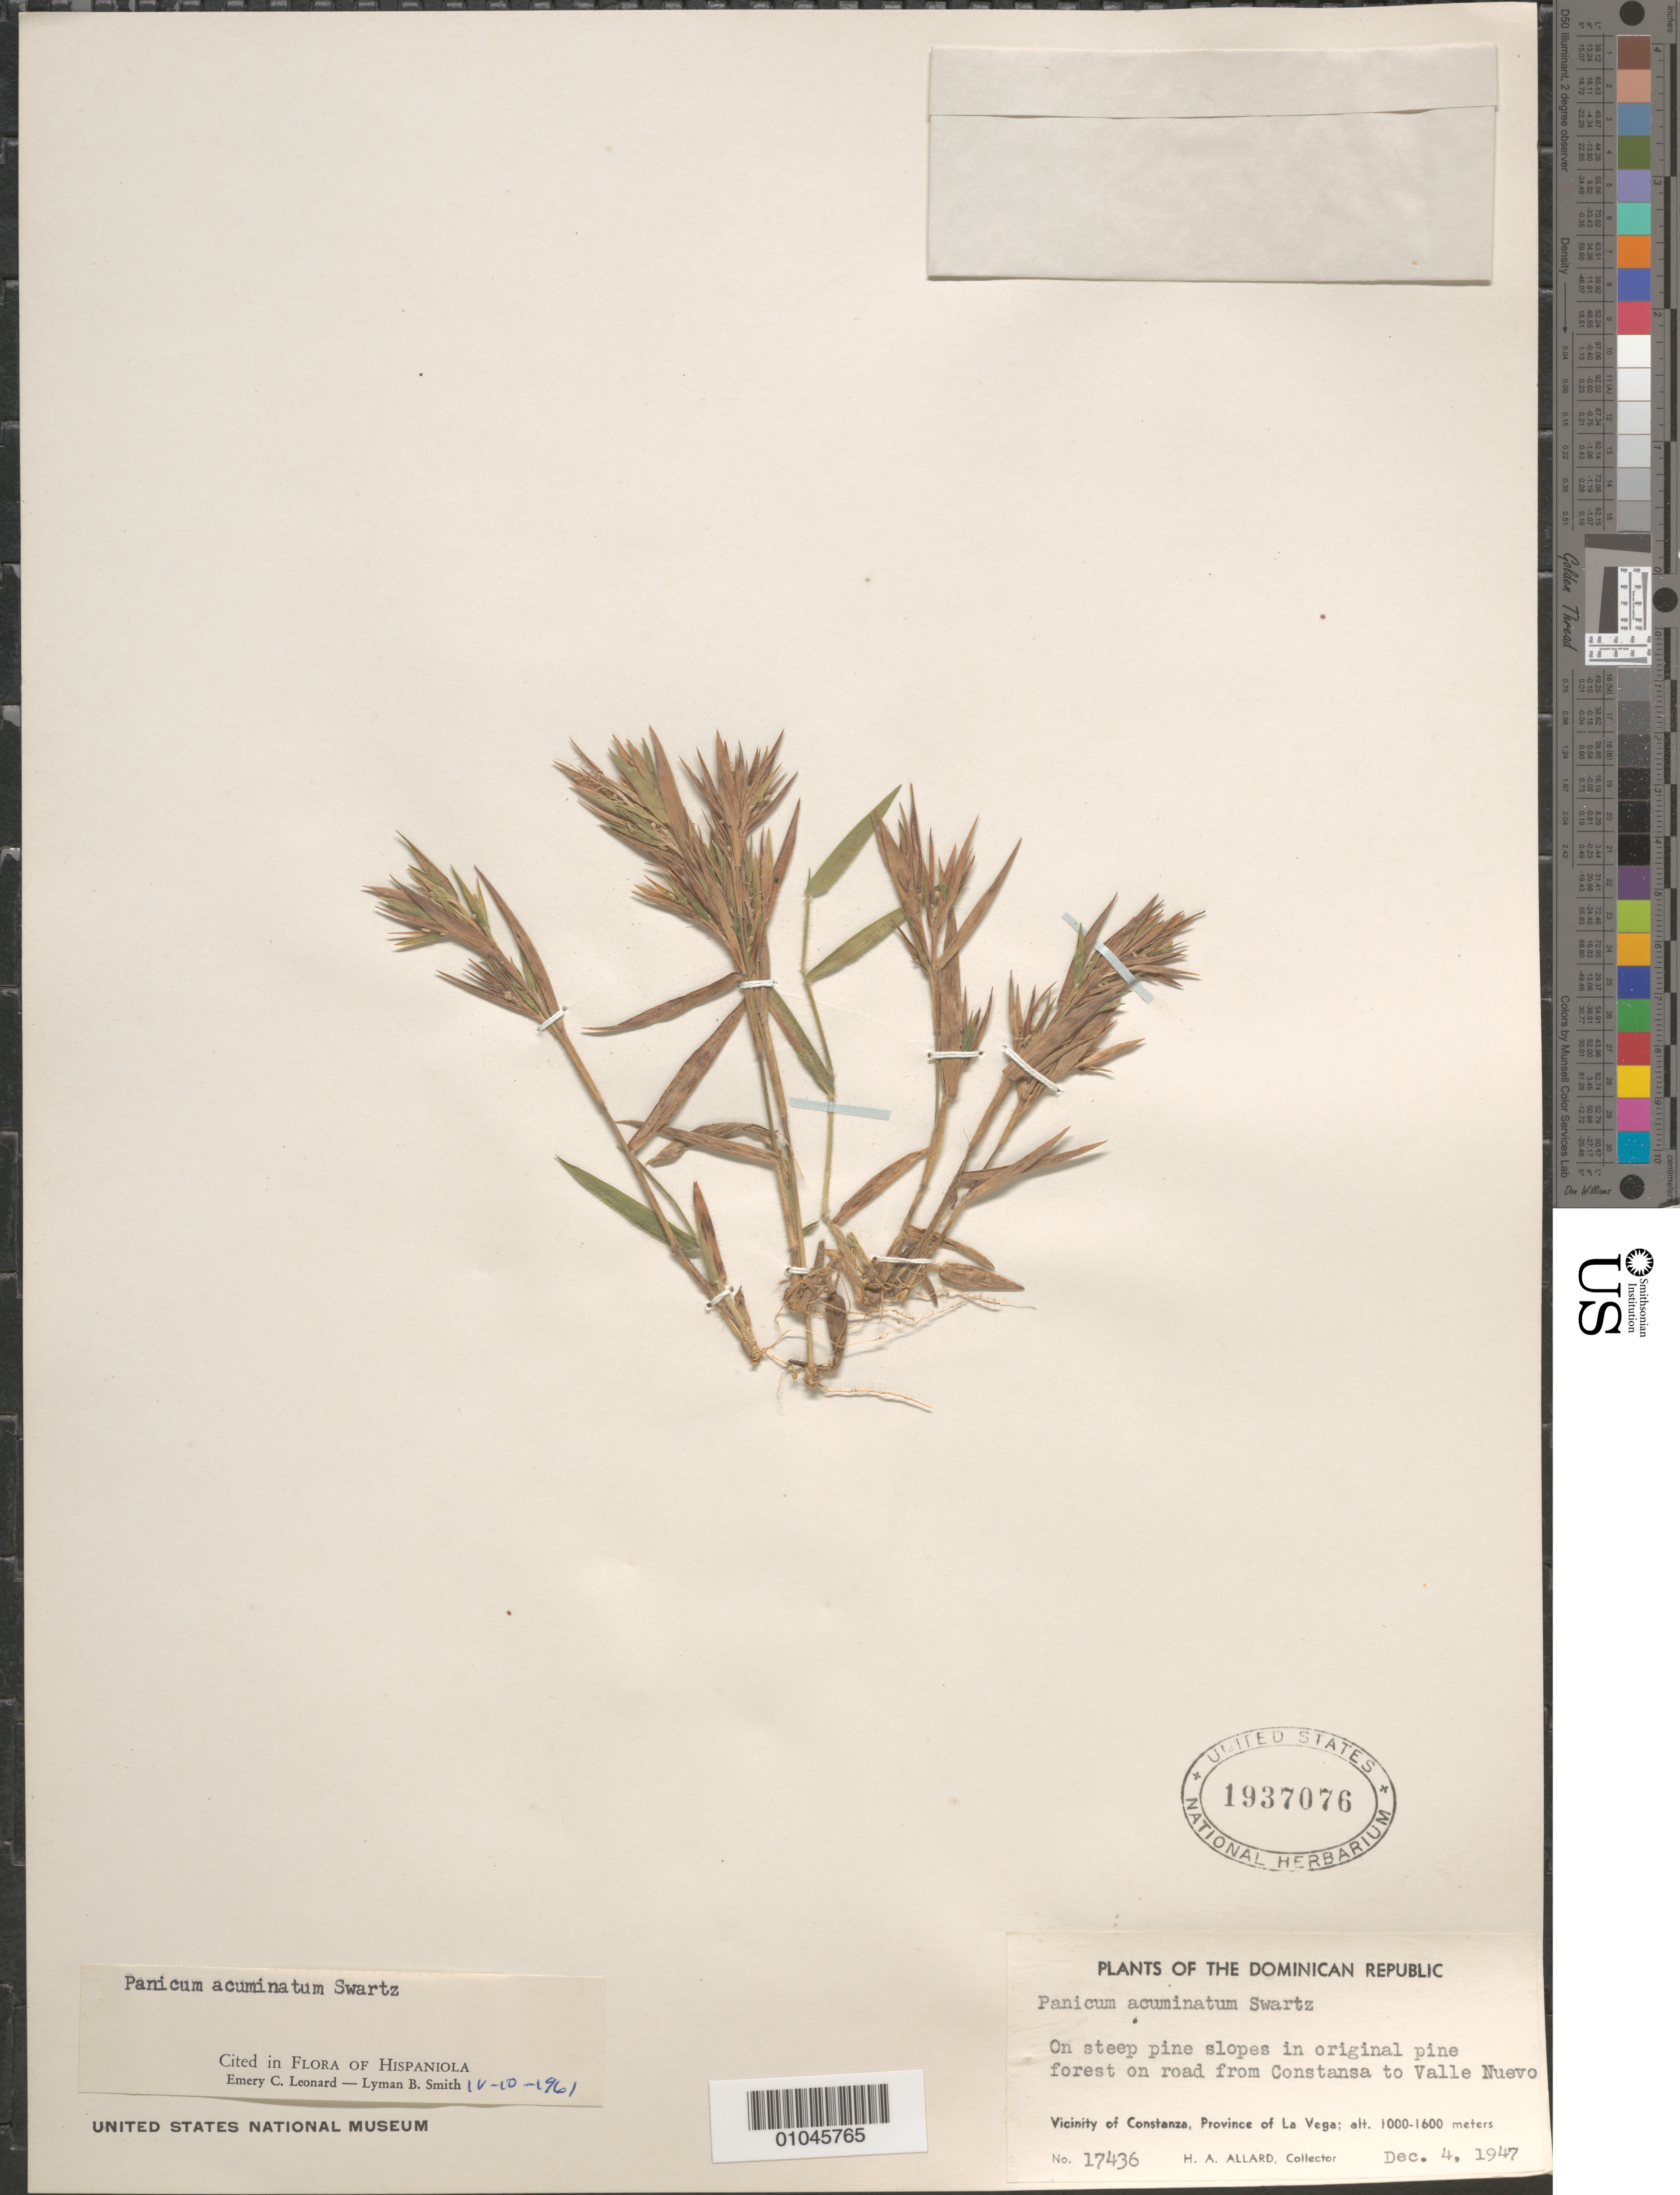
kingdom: Plantae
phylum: Tracheophyta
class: Liliopsida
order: Poales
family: Poaceae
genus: Panicum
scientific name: Panicum acuminatum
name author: Sw.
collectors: H. A. Allard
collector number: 17436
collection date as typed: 04 Dec 1947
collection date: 1947-12-04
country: Dominican Republic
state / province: La Vega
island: Hispaniola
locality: On steep pine slopes in original pine forest on road from Constansa to Valle Nuevo. Vicinity of Constanza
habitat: on steep pine slopes in original pine forest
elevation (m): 1000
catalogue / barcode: US 1937076